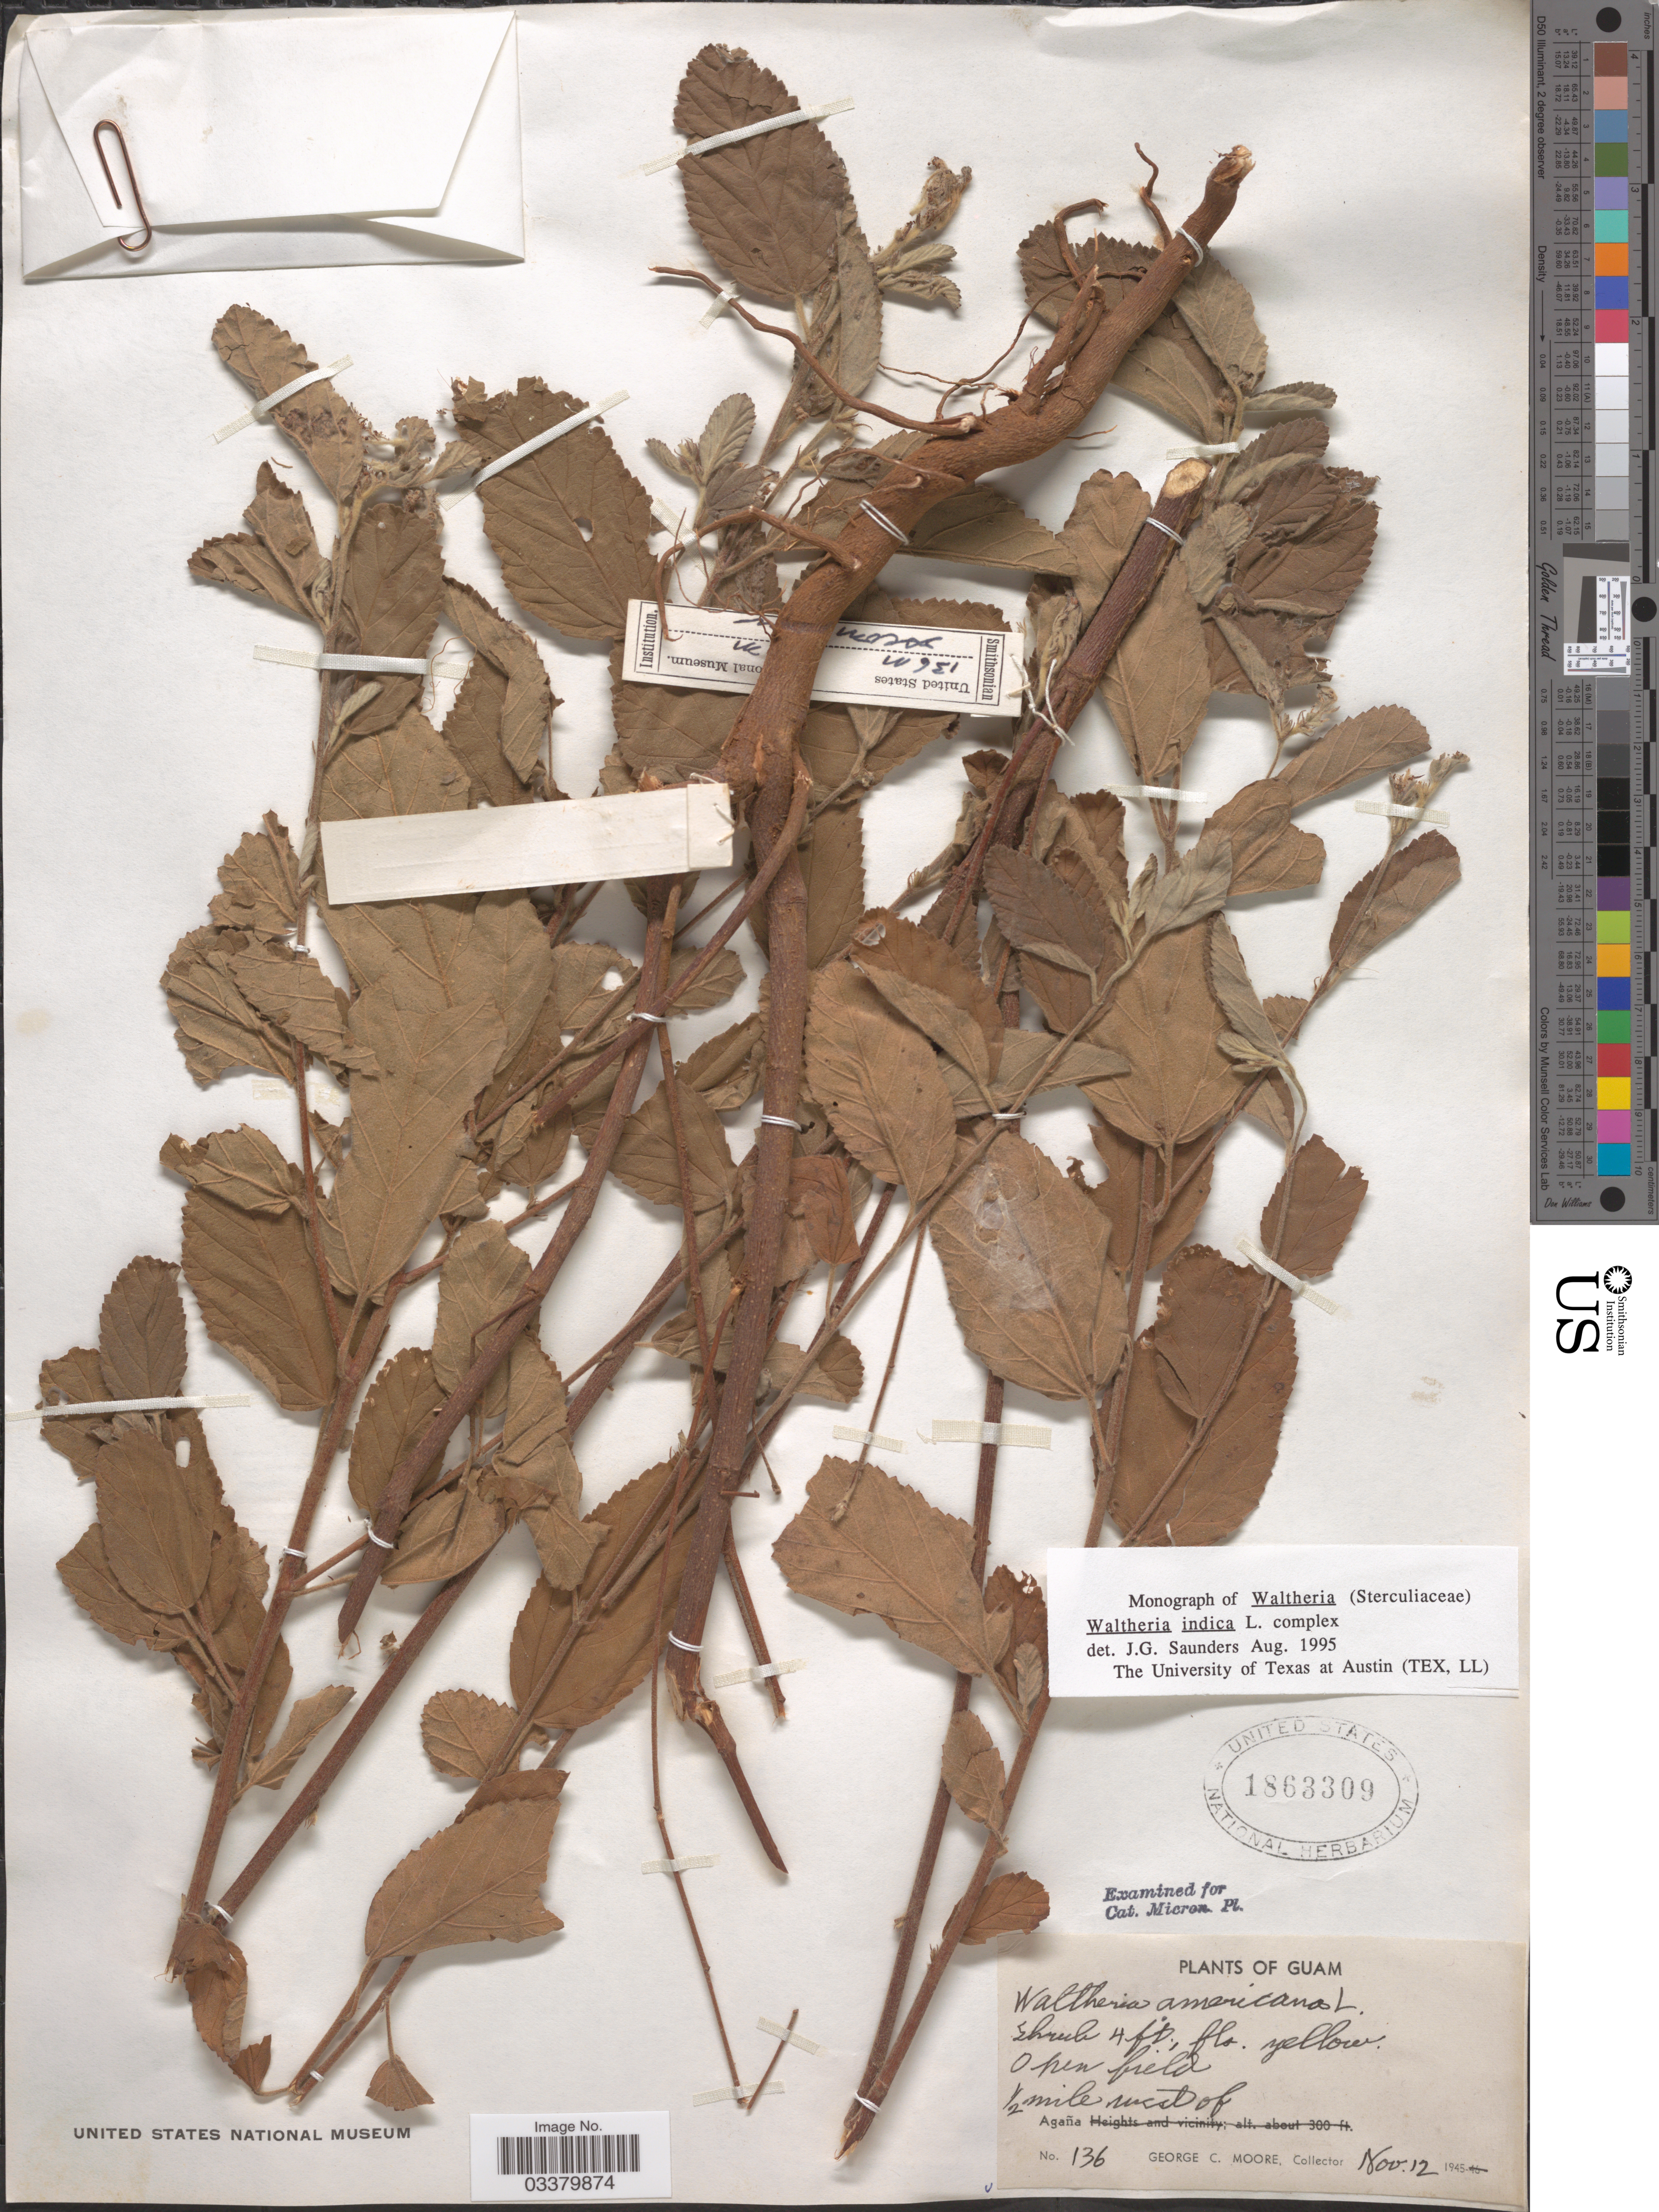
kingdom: Plantae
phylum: Tracheophyta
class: Magnoliopsida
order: Malvales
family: Malvaceae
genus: Waltheria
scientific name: Waltheria indica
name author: L.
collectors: G. C. Moore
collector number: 136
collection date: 1945-11-12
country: Guam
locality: ½ mile west of Agaña.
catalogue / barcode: US 1863309